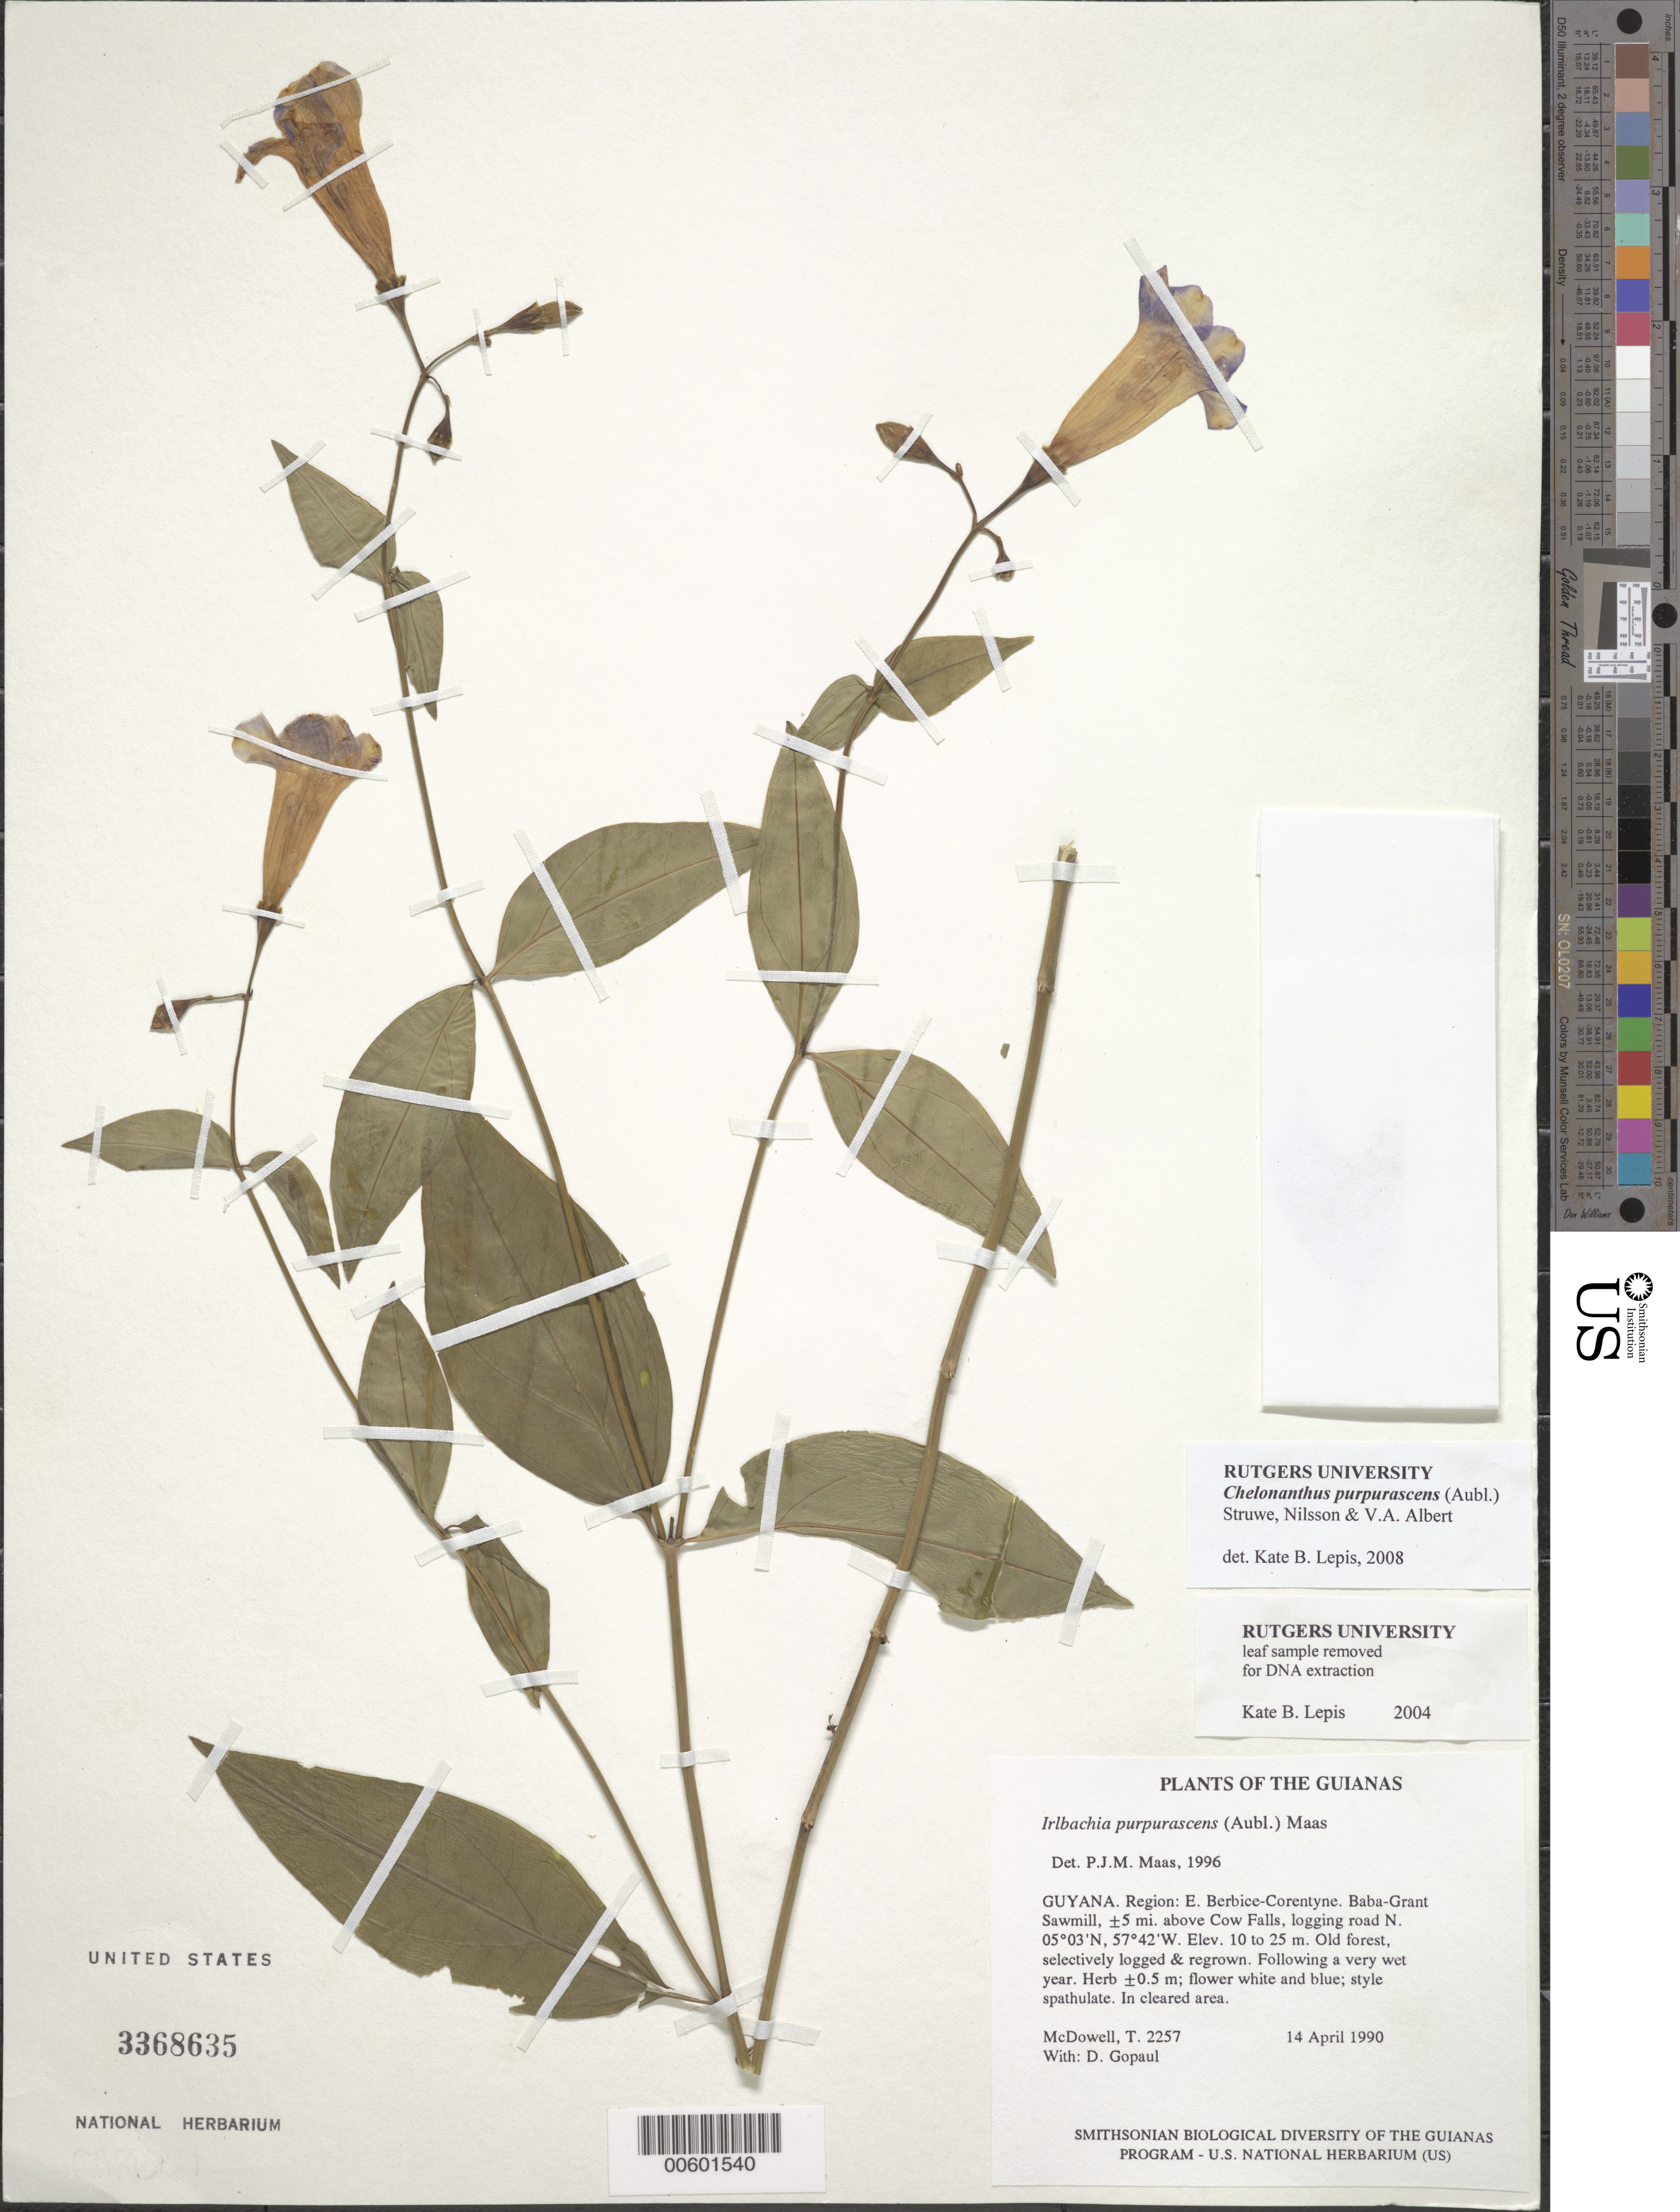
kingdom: Plantae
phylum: Tracheophyta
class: Magnoliopsida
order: Gentianales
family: Gentianaceae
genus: Irlbachia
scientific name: Irlbachia purpurascens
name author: (Aubl.) Maas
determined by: Maas, Paul J. M.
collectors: T. McDowell & D. Gopaul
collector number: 2257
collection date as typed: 14 April 1990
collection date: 1990-04-14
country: Guyana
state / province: E. Berbice-Corentyne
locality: Baba-Grant Sawmill, ±5 mi. above Cow Falls, Corentyne River. ±4 mi. N by logging road from landing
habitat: Old forest, selectively logged & regrown. Following a very wet year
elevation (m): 10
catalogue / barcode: US 3368635